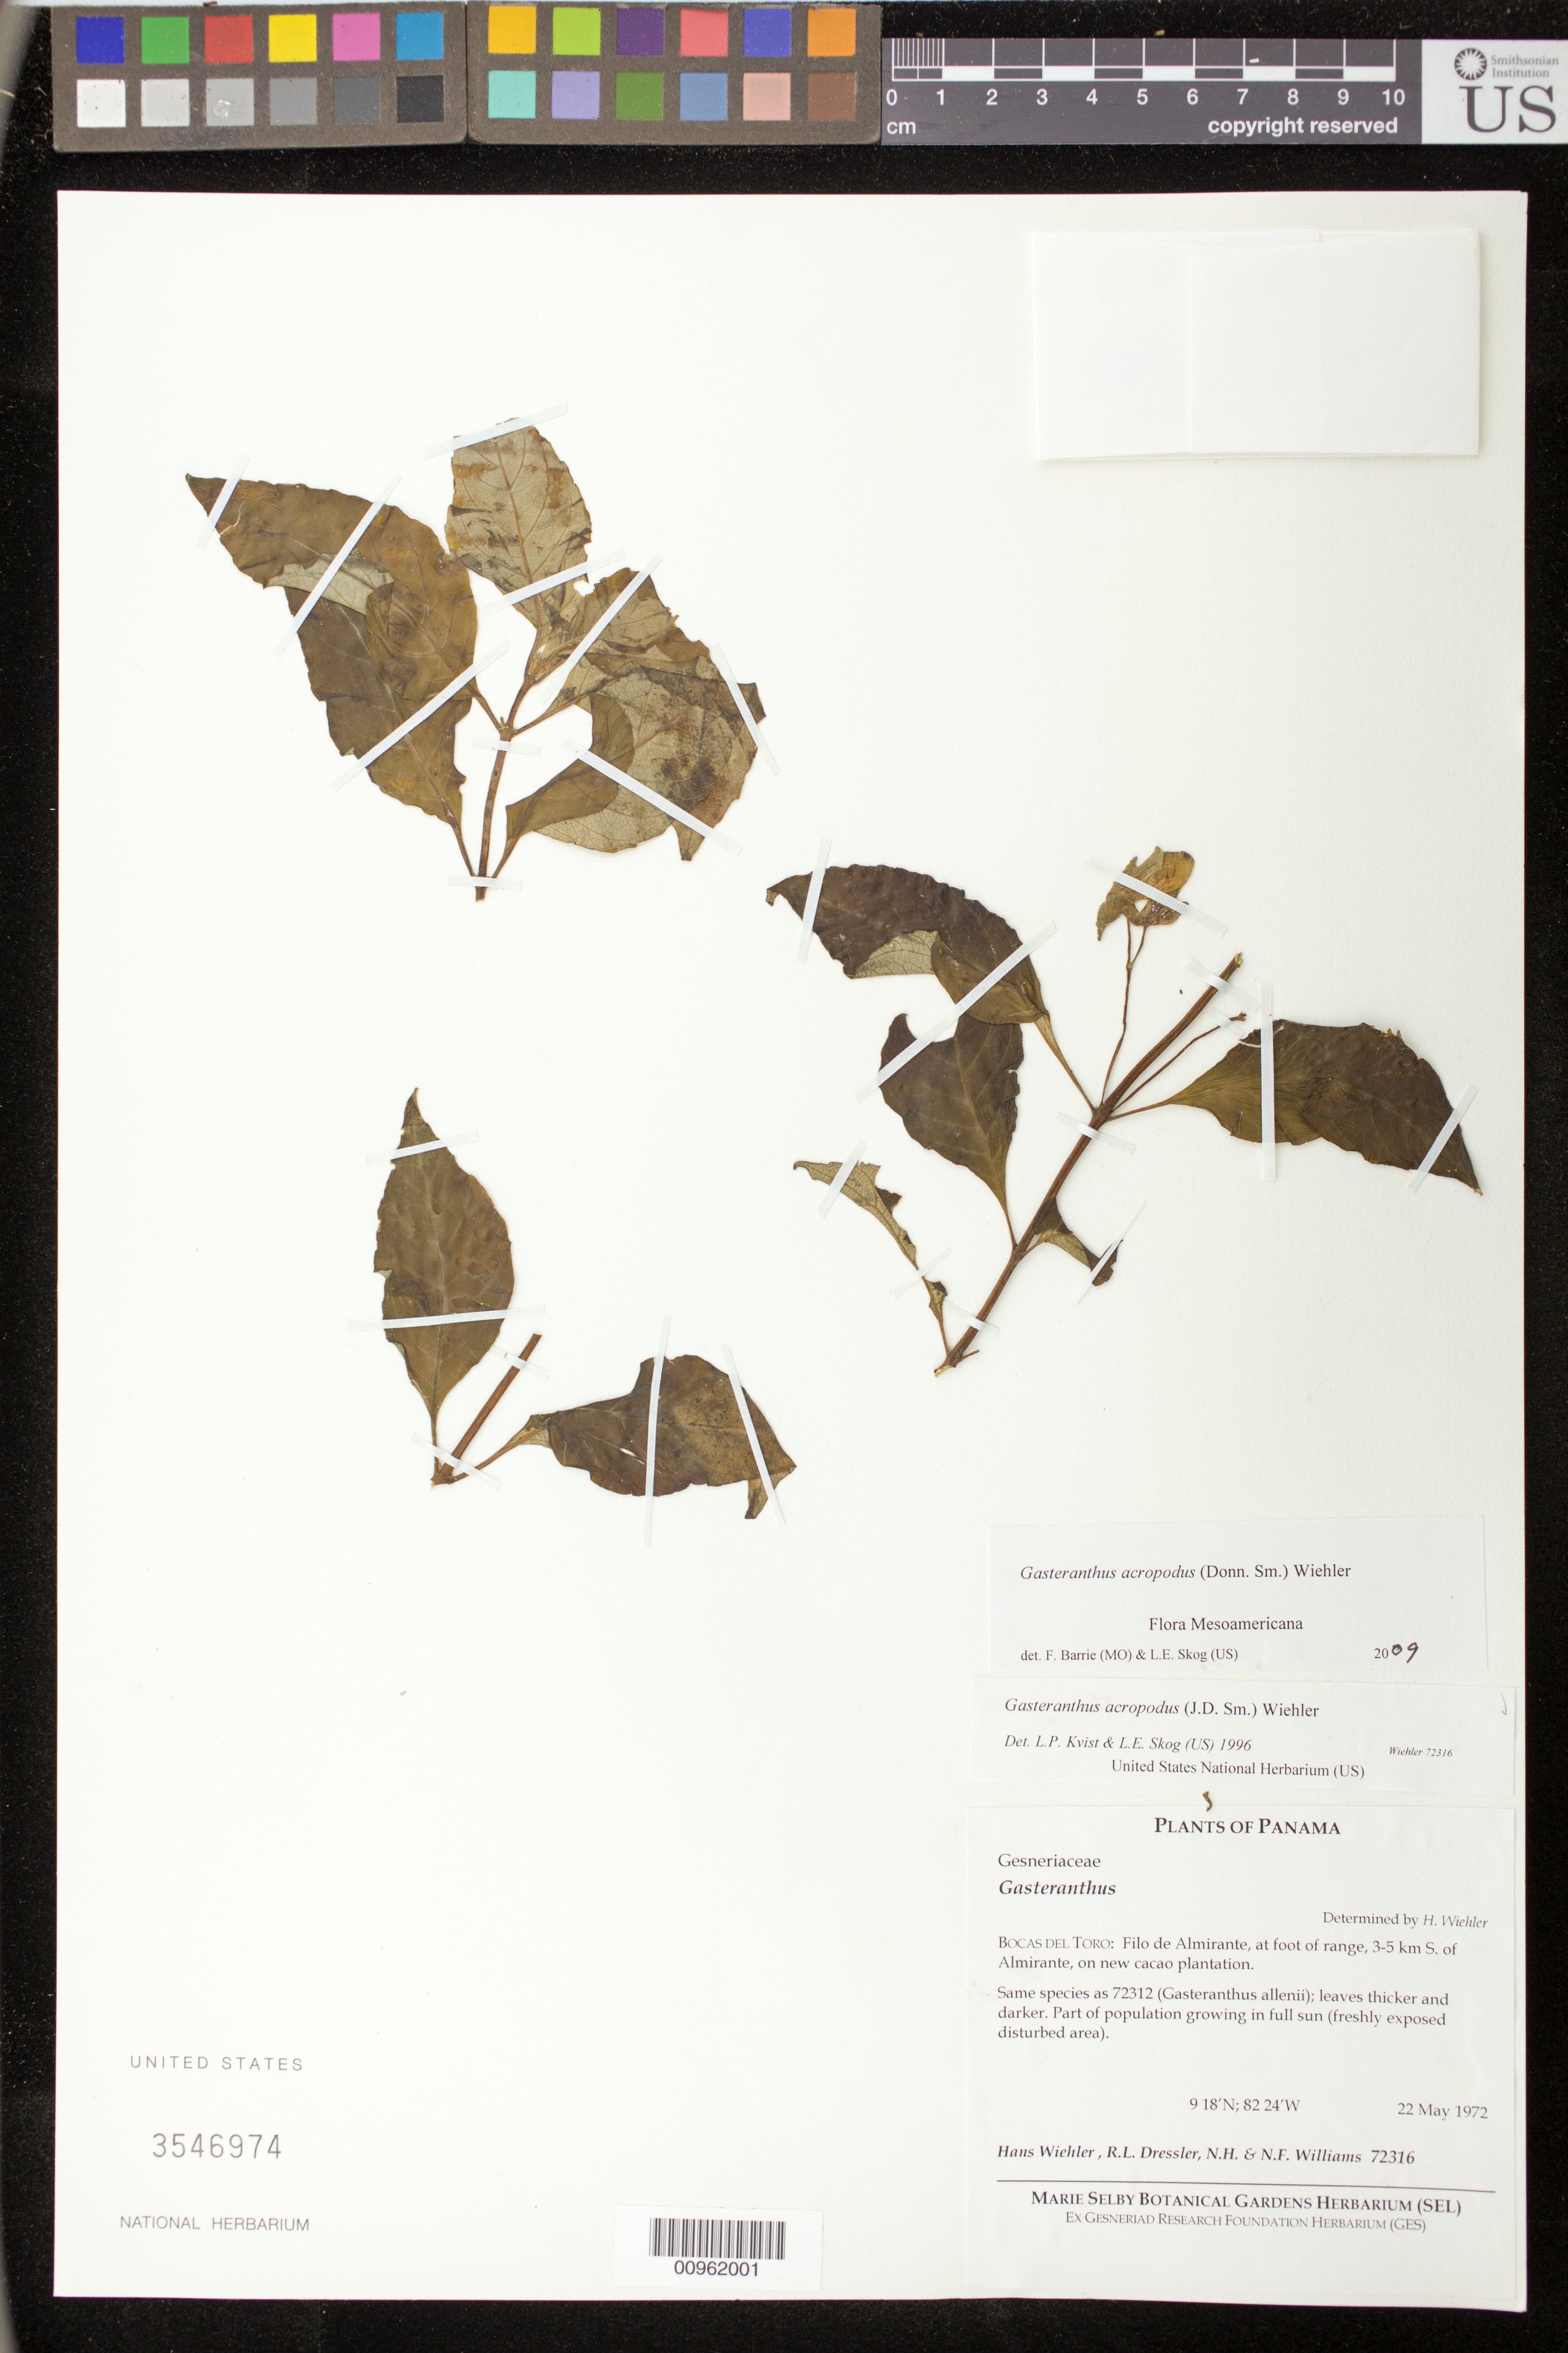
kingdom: Plantae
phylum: Tracheophyta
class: Magnoliopsida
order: Lamiales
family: Gesneriaceae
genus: Gasteranthus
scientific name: Gasteranthus acropodus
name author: (Donn. Sm.) Wiehler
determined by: Kvist, L. P.; Skog, Laurence E.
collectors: H. J. Wiehler, R. Dressler, N. H. Williams & N. Williams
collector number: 72316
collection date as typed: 22 May 1972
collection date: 1972-05-22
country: Panama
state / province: Bocas del Toro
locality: Bocas del Toro: Filo de Almirante, at foot of range, 3-5 km S of Almirante, on new cacao plantation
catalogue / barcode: US 3546974